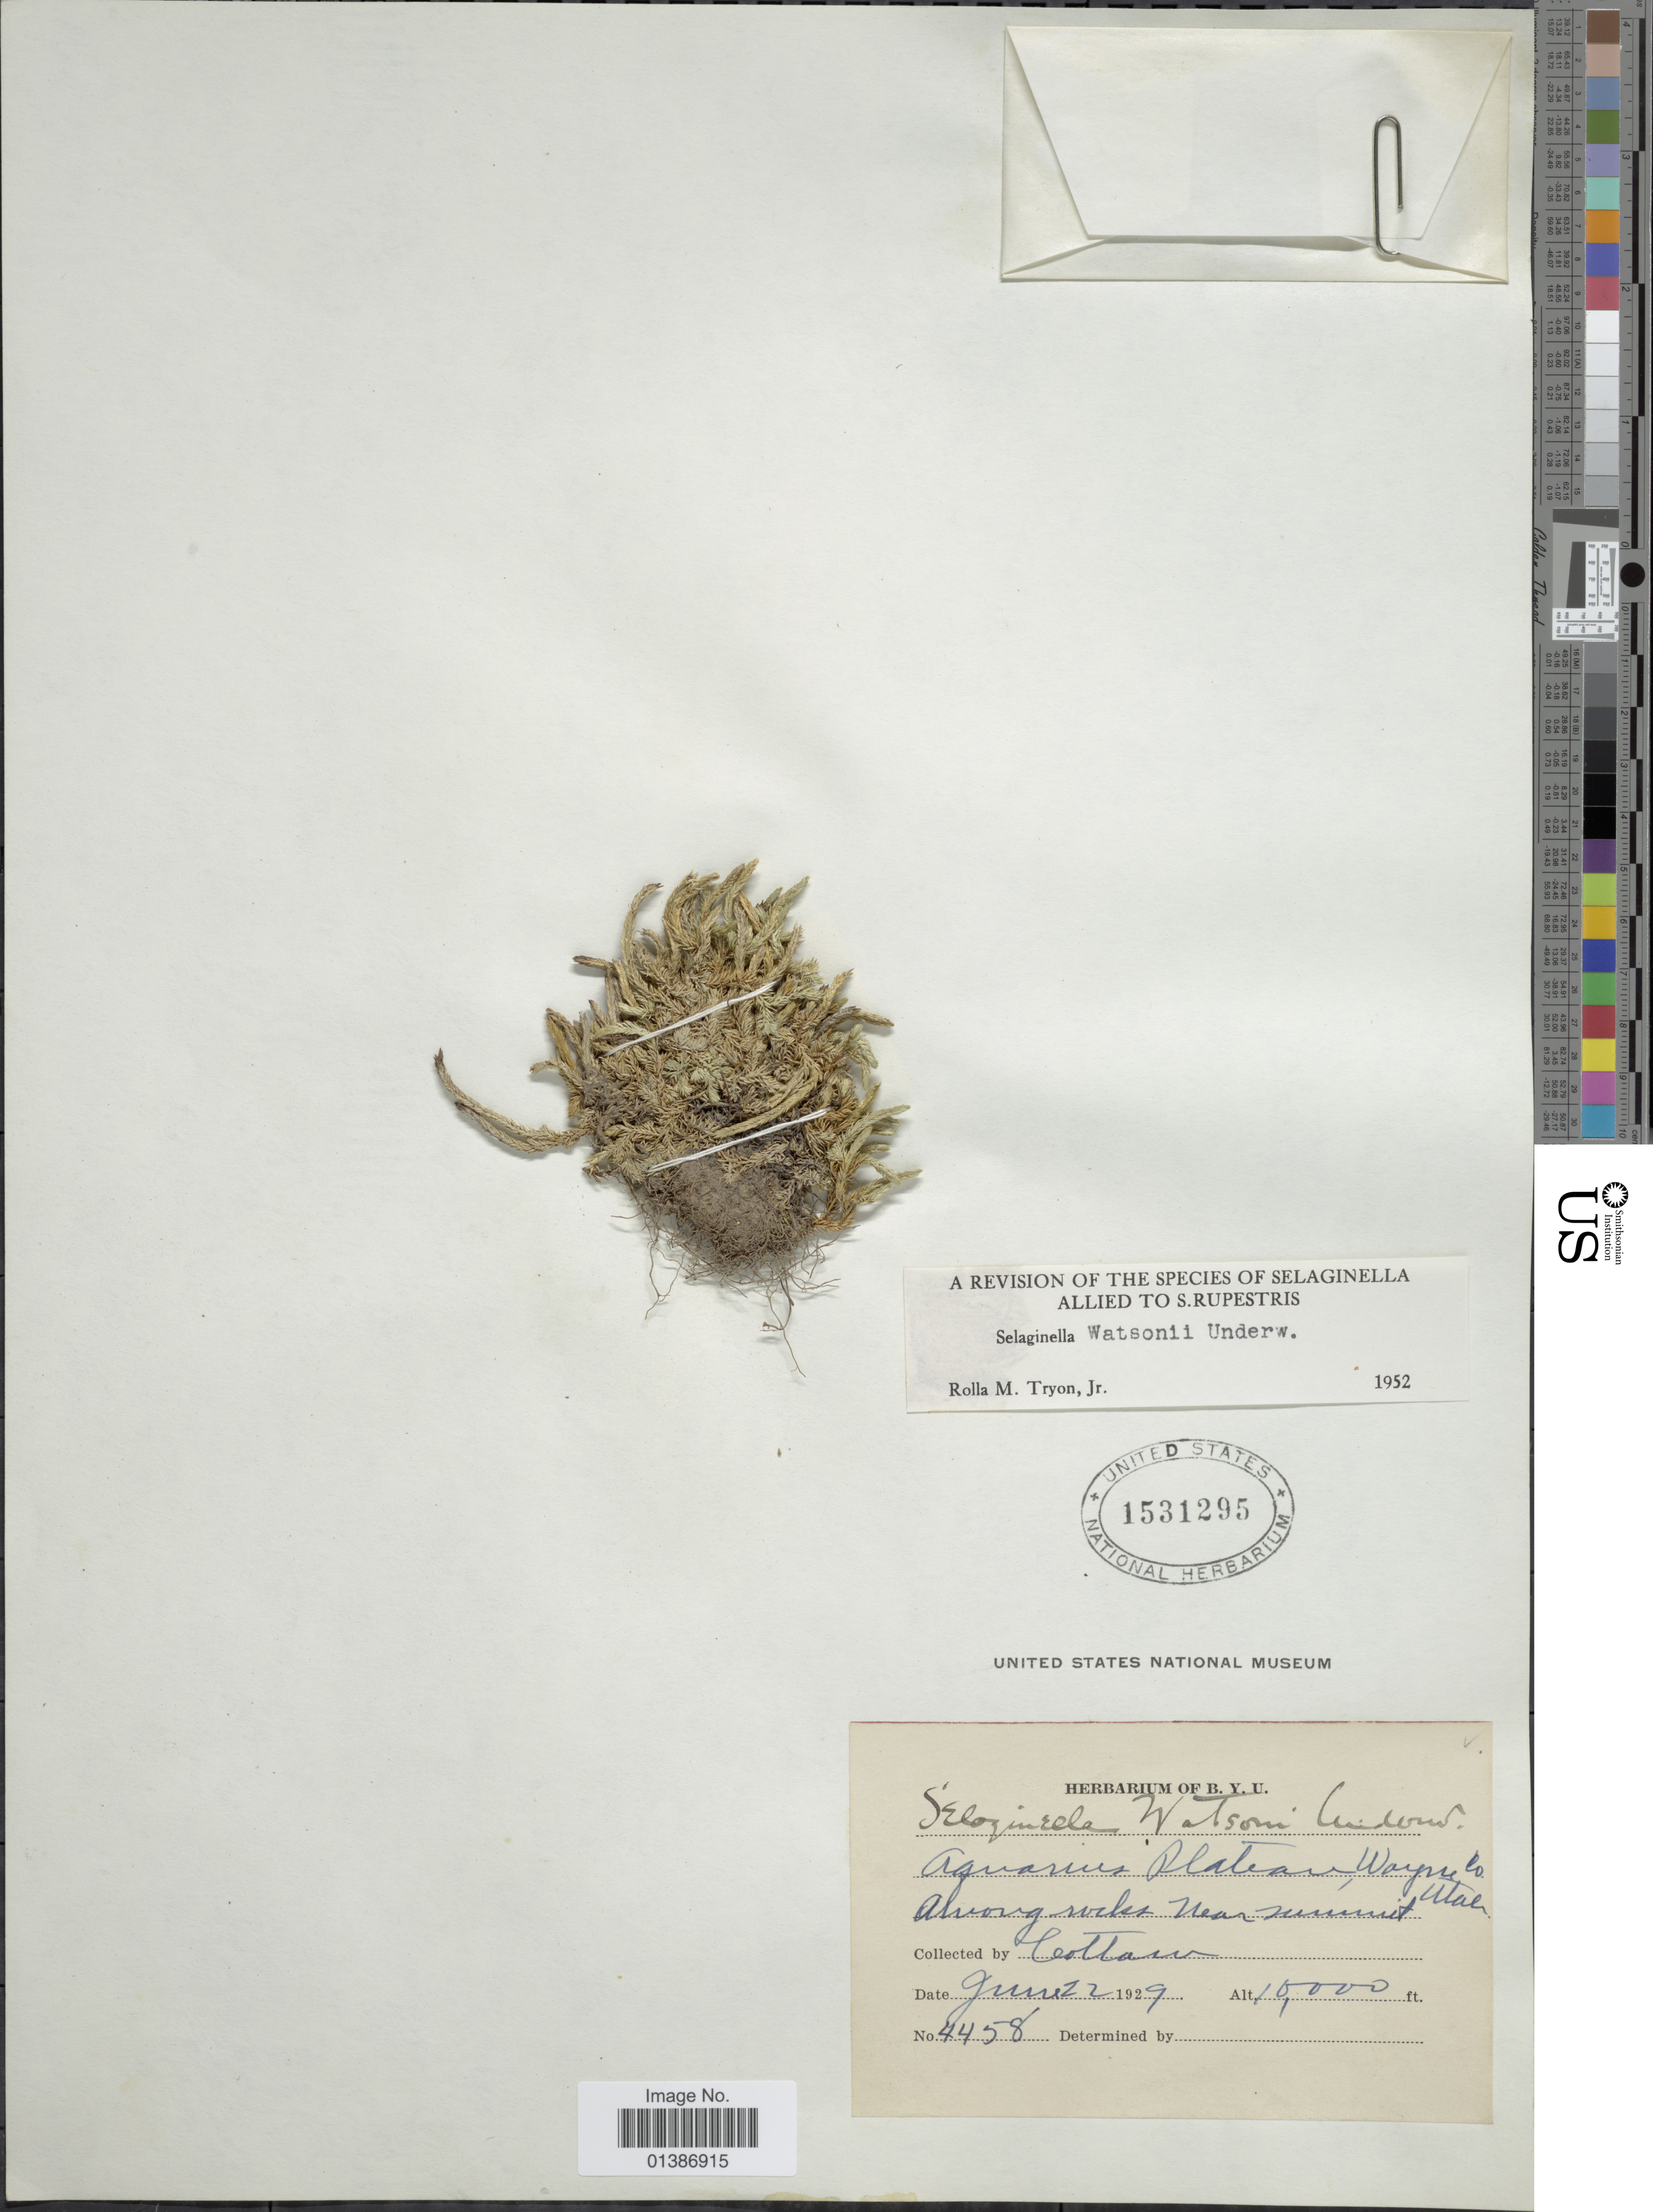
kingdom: Plantae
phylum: Tracheophyta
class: Lycopodiopsida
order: Selaginellales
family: Selaginellaceae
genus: Selaginella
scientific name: Selaginella watsonii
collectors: Cottam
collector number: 4458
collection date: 1929-06-22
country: United States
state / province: Utah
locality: Aquarius Plateau, Wayne Co, along rocks near summit.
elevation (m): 3048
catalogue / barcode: US 1531295